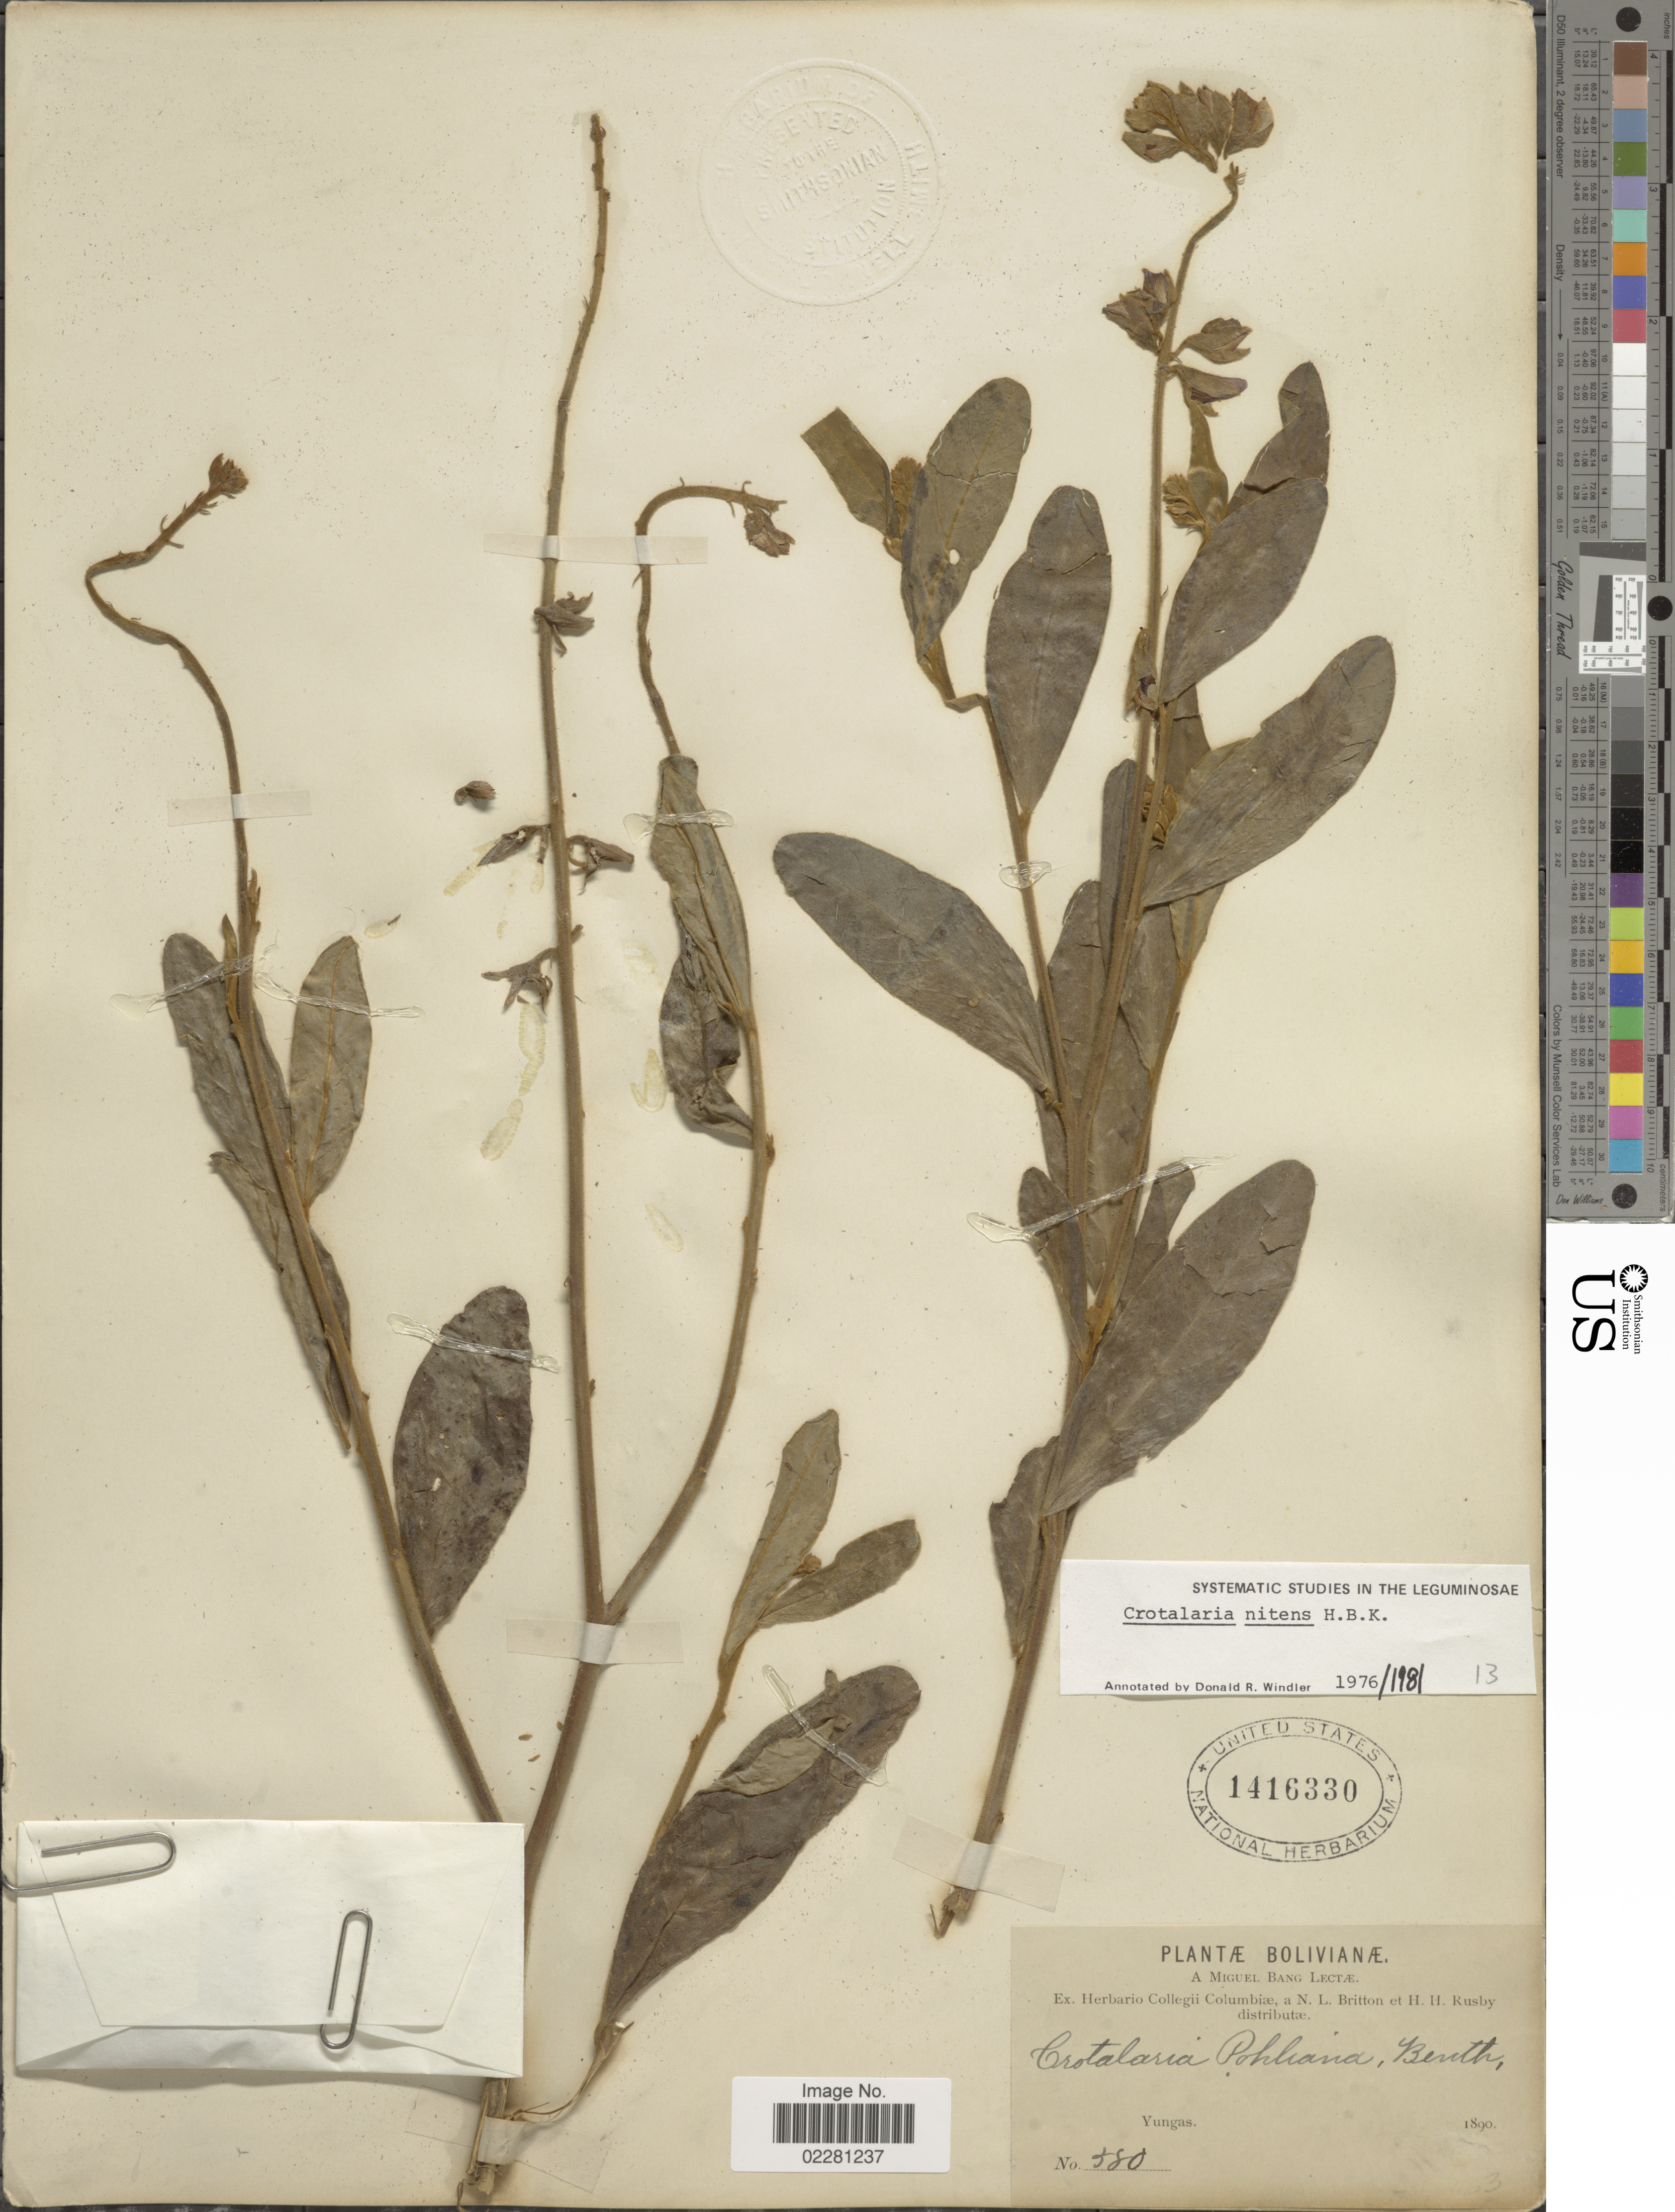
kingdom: Plantae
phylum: Tracheophyta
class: Magnoliopsida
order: Fabales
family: Fabaceae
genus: Crotalaria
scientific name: Crotalaria nitens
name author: Kunth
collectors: M. Bang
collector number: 580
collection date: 1890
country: Bolivia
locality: Yungas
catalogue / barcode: US 1416330